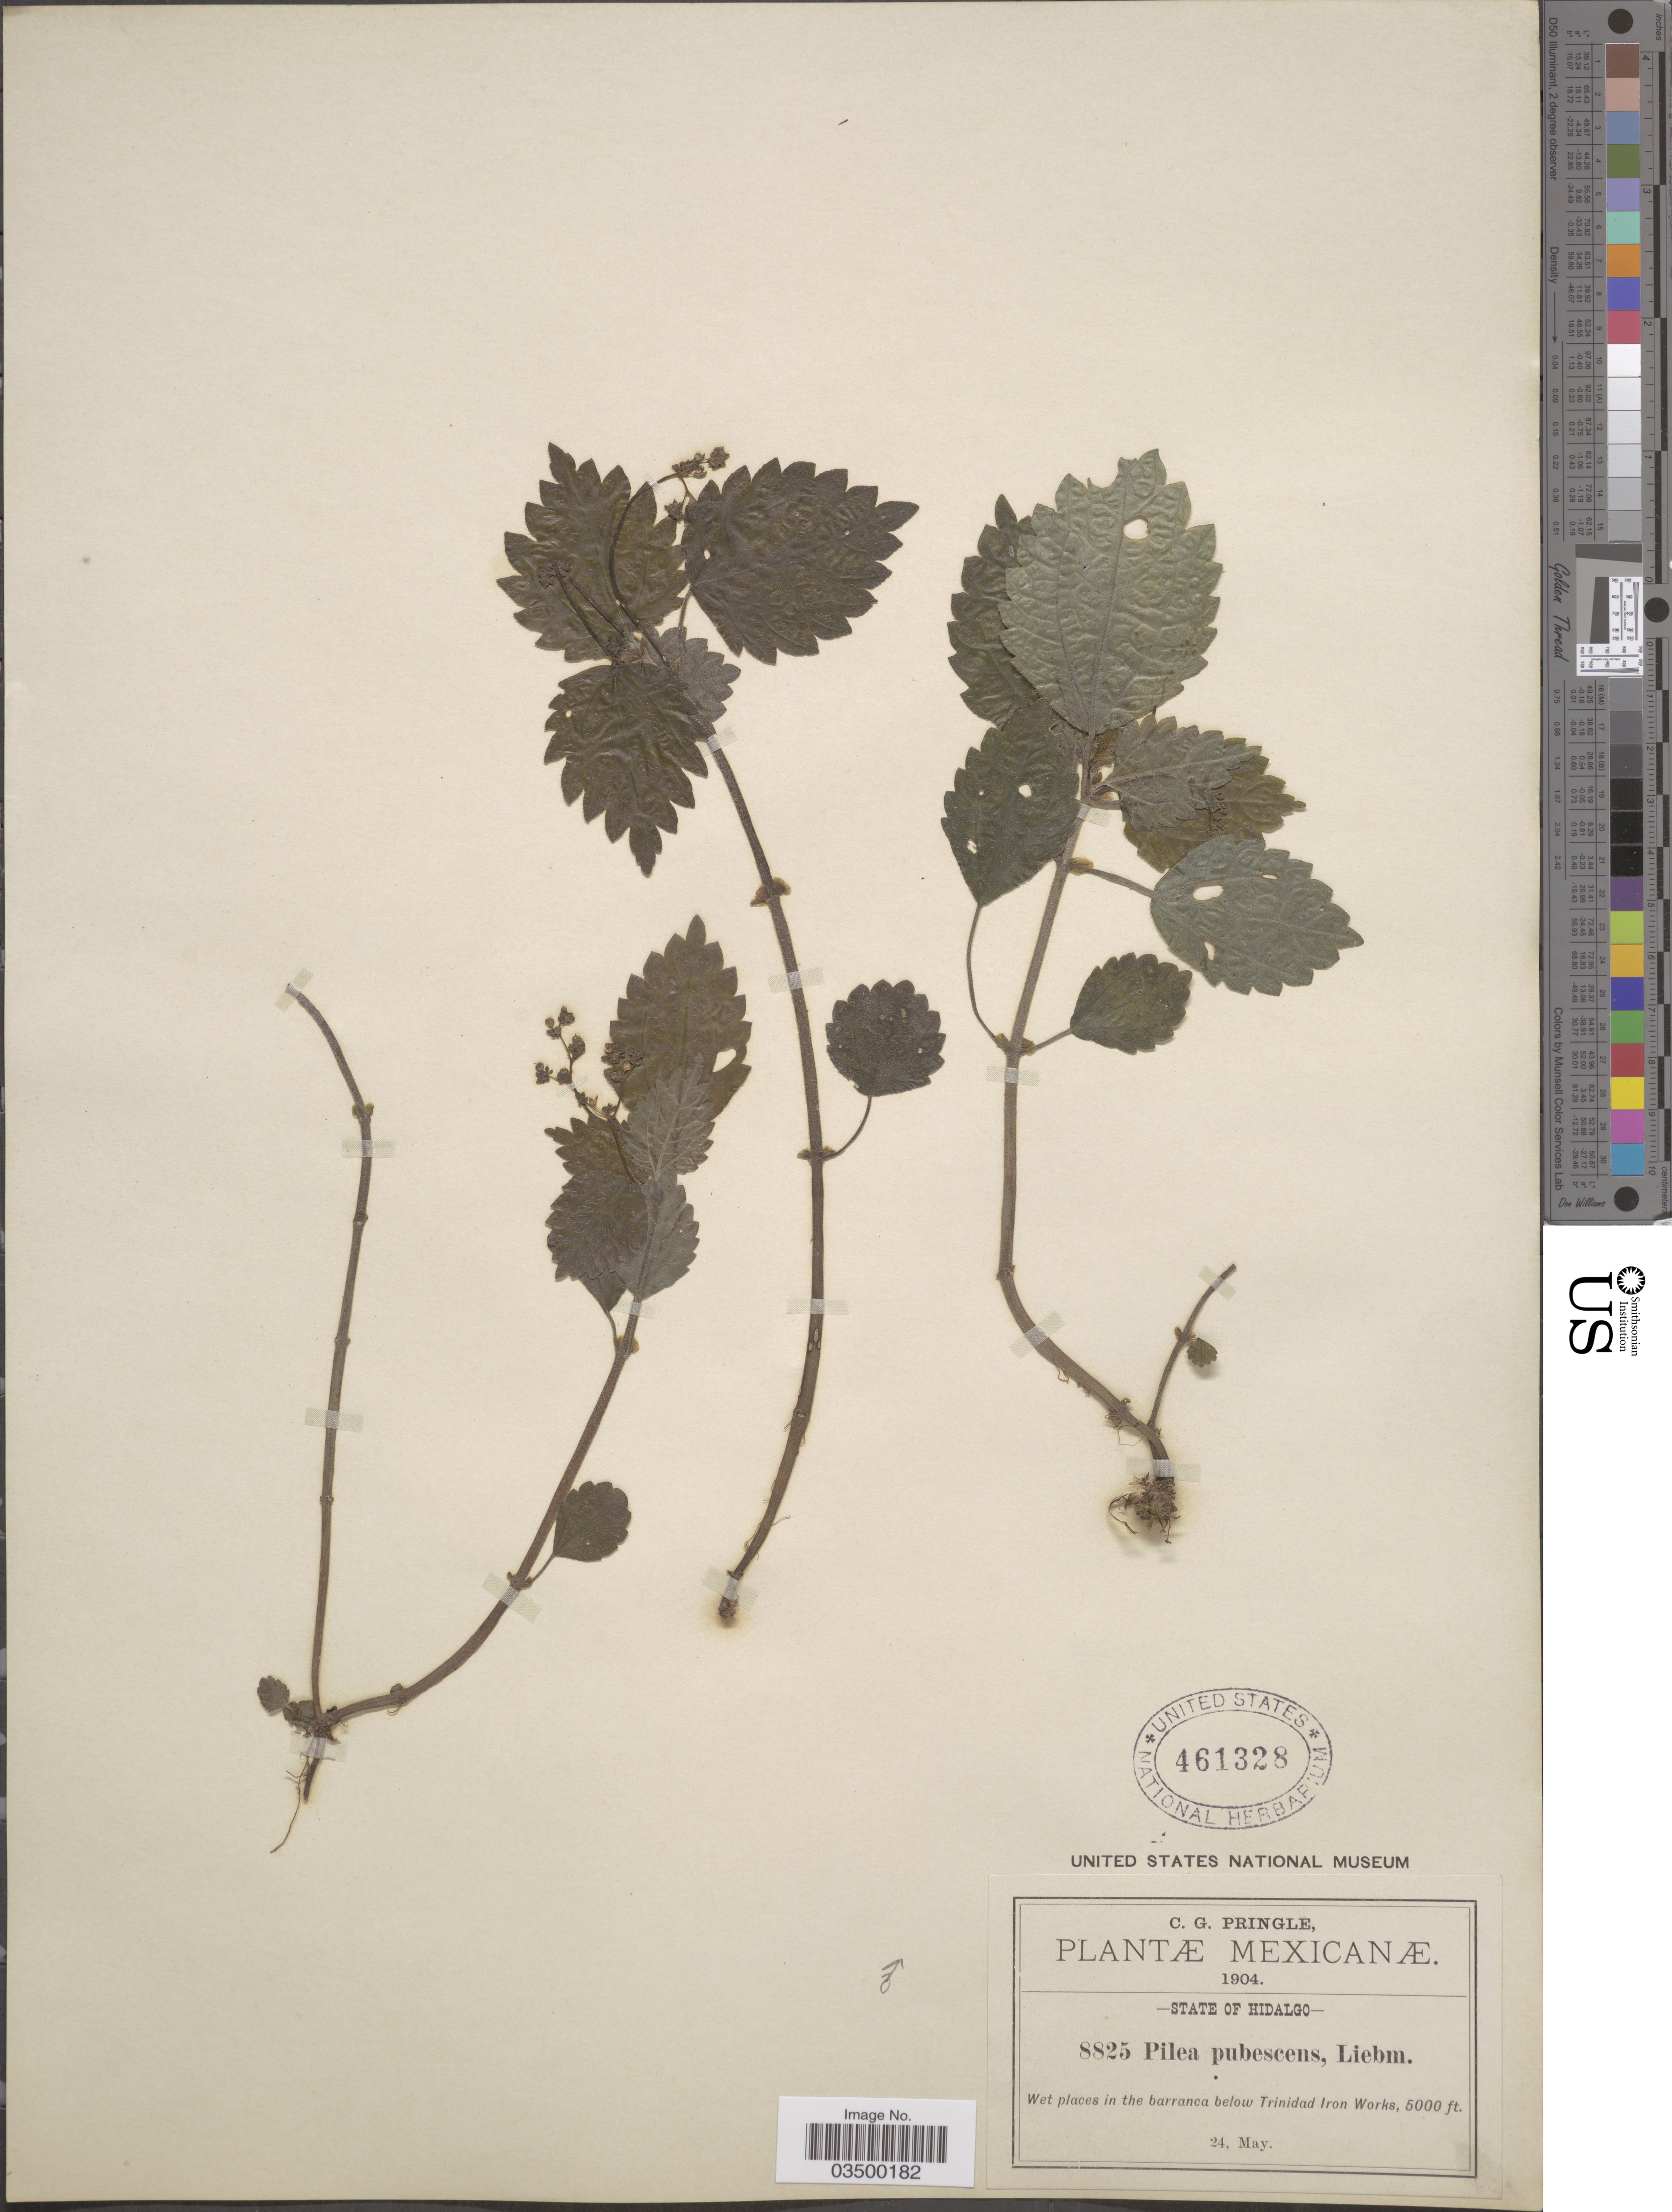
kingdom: Plantae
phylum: Tracheophyta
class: Magnoliopsida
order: Rosales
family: Urticaceae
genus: Pilea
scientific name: Pilea pubescens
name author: Liebm.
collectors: C. G. Pringle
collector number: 8825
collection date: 1904-05-24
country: Mexico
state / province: Hidalgo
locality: Wet places in barranca below Trinidad Iron Works.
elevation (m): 1524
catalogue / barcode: US 461328